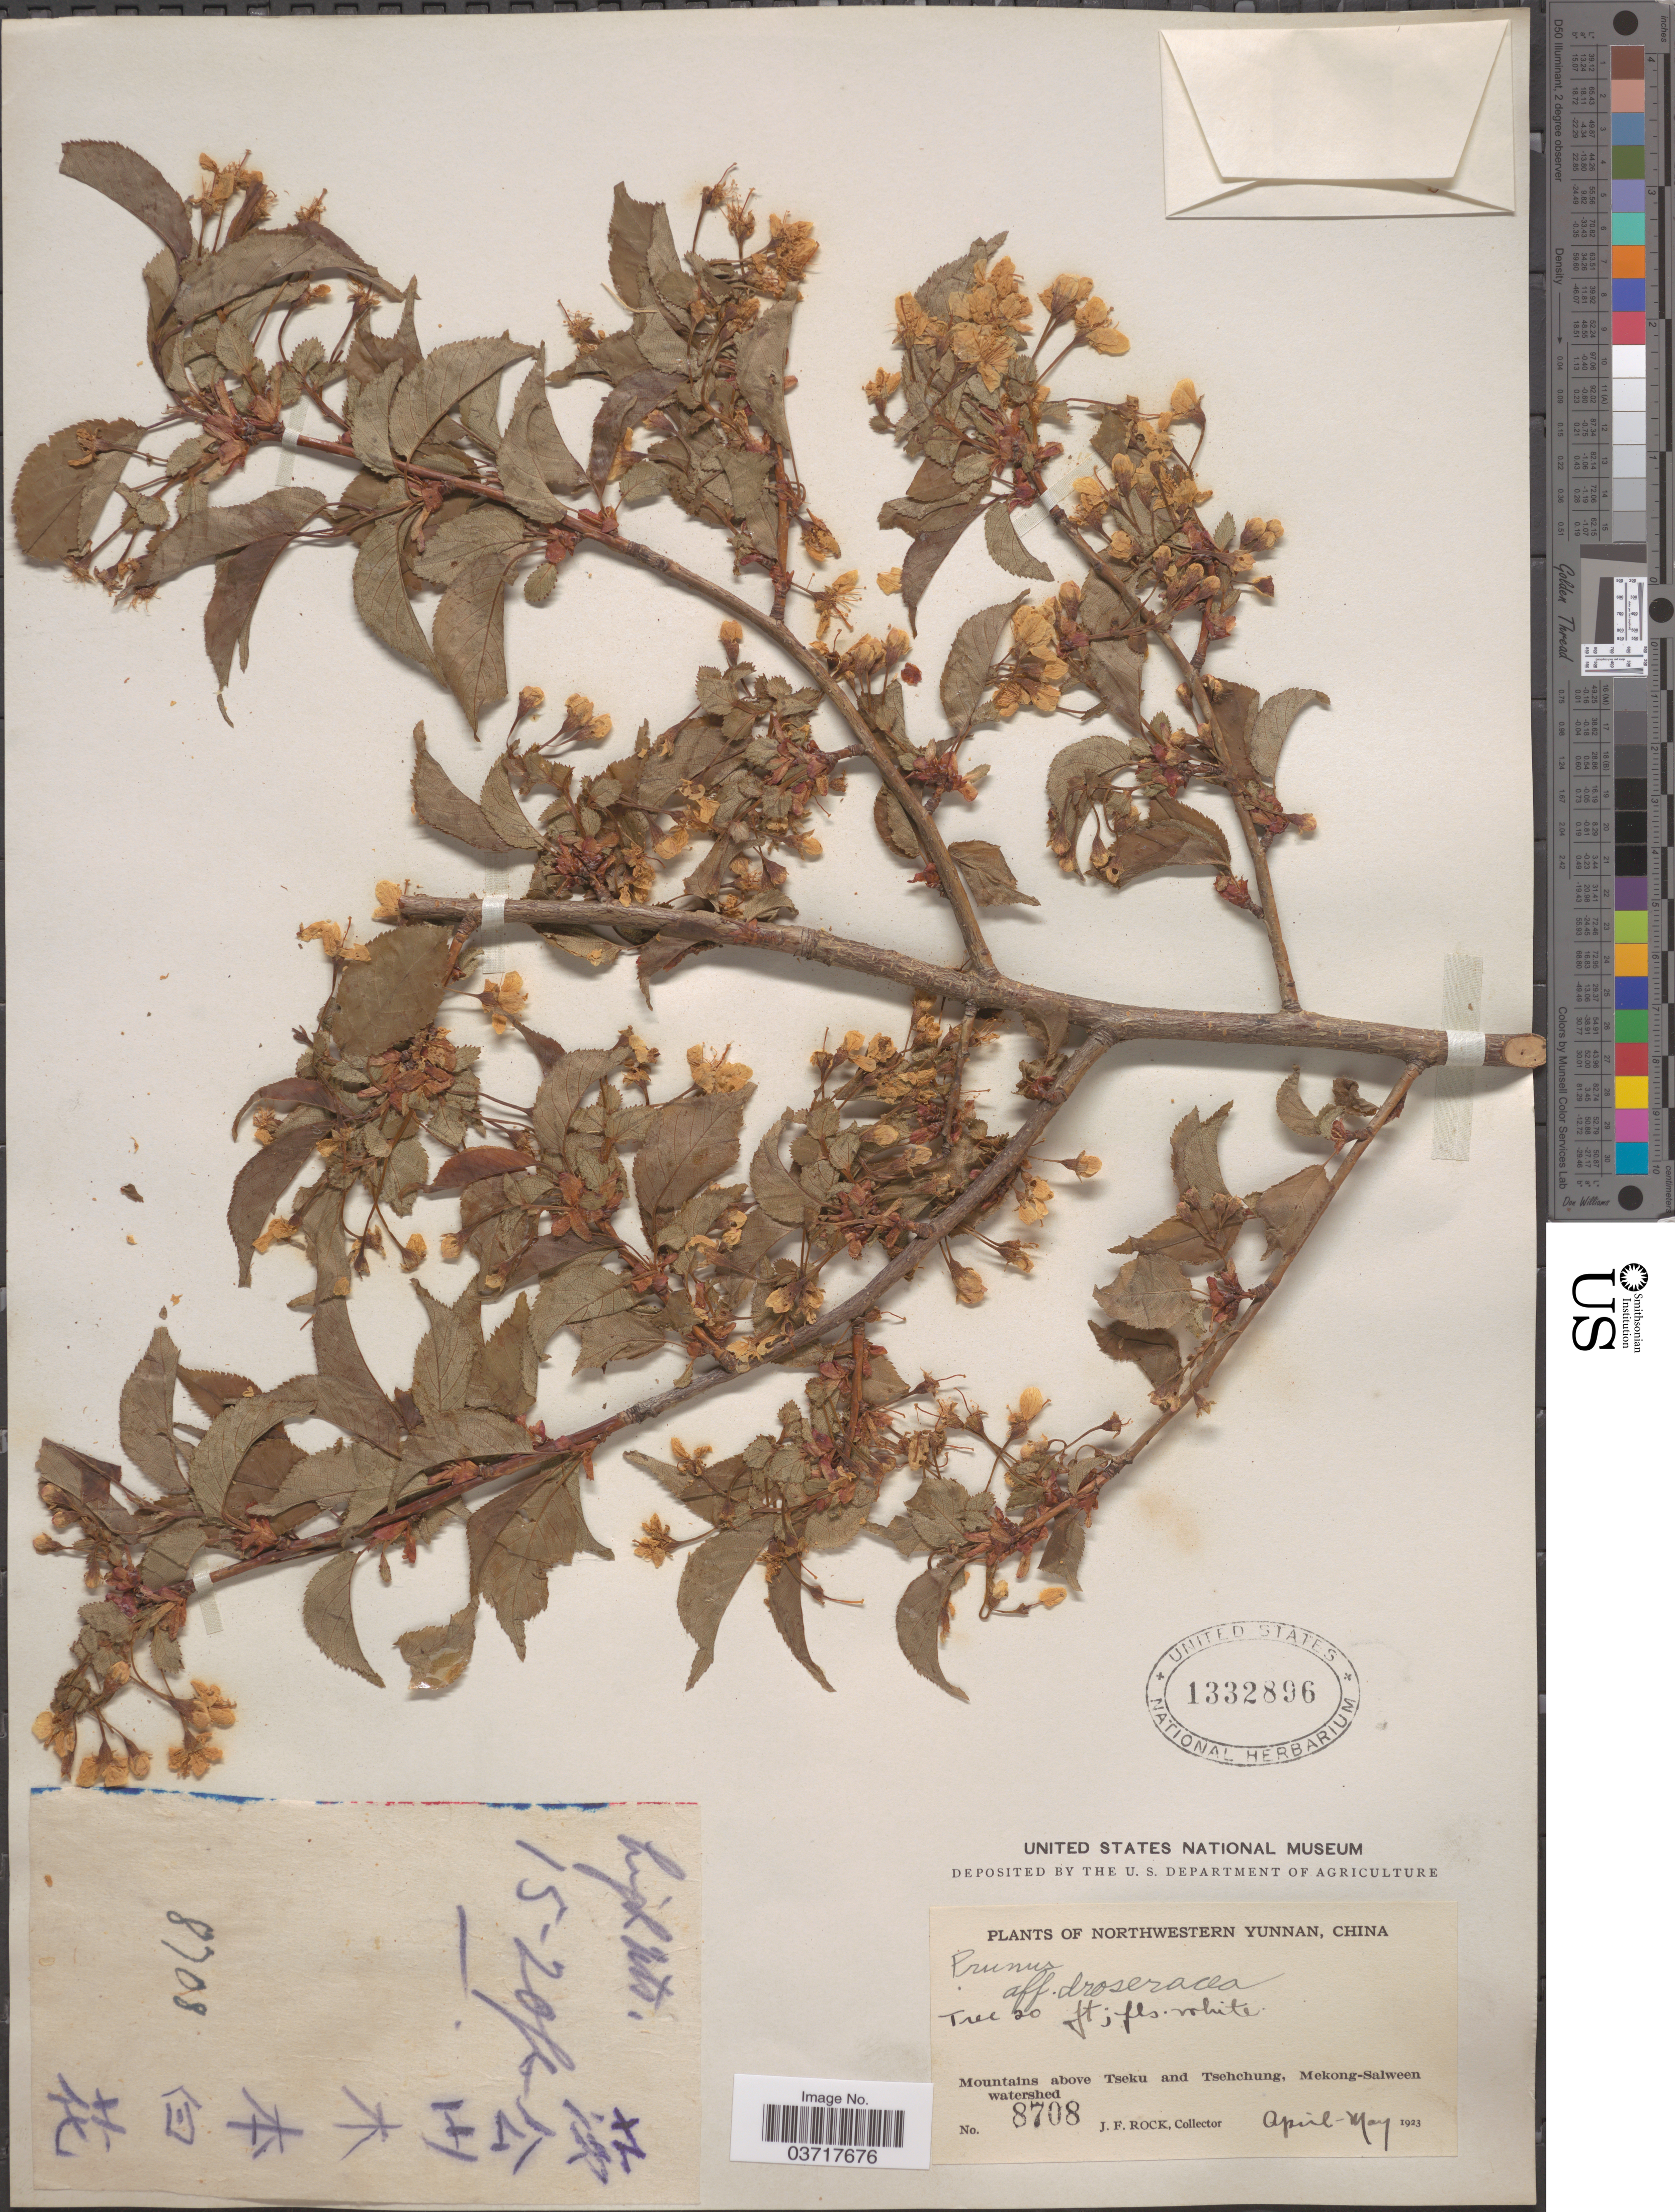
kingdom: Plantae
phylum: Tracheophyta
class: Magnoliopsida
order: Rosales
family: Rosaceae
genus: Prunus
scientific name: Prunus droseracea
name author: Koehne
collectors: J. Rock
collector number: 8708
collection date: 1923-04/1923-05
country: China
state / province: Yunnan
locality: Northwestern Yunnan. Mountains above Tseku and Tsehchung, Mekong-Salween watershed.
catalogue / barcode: US 1332896